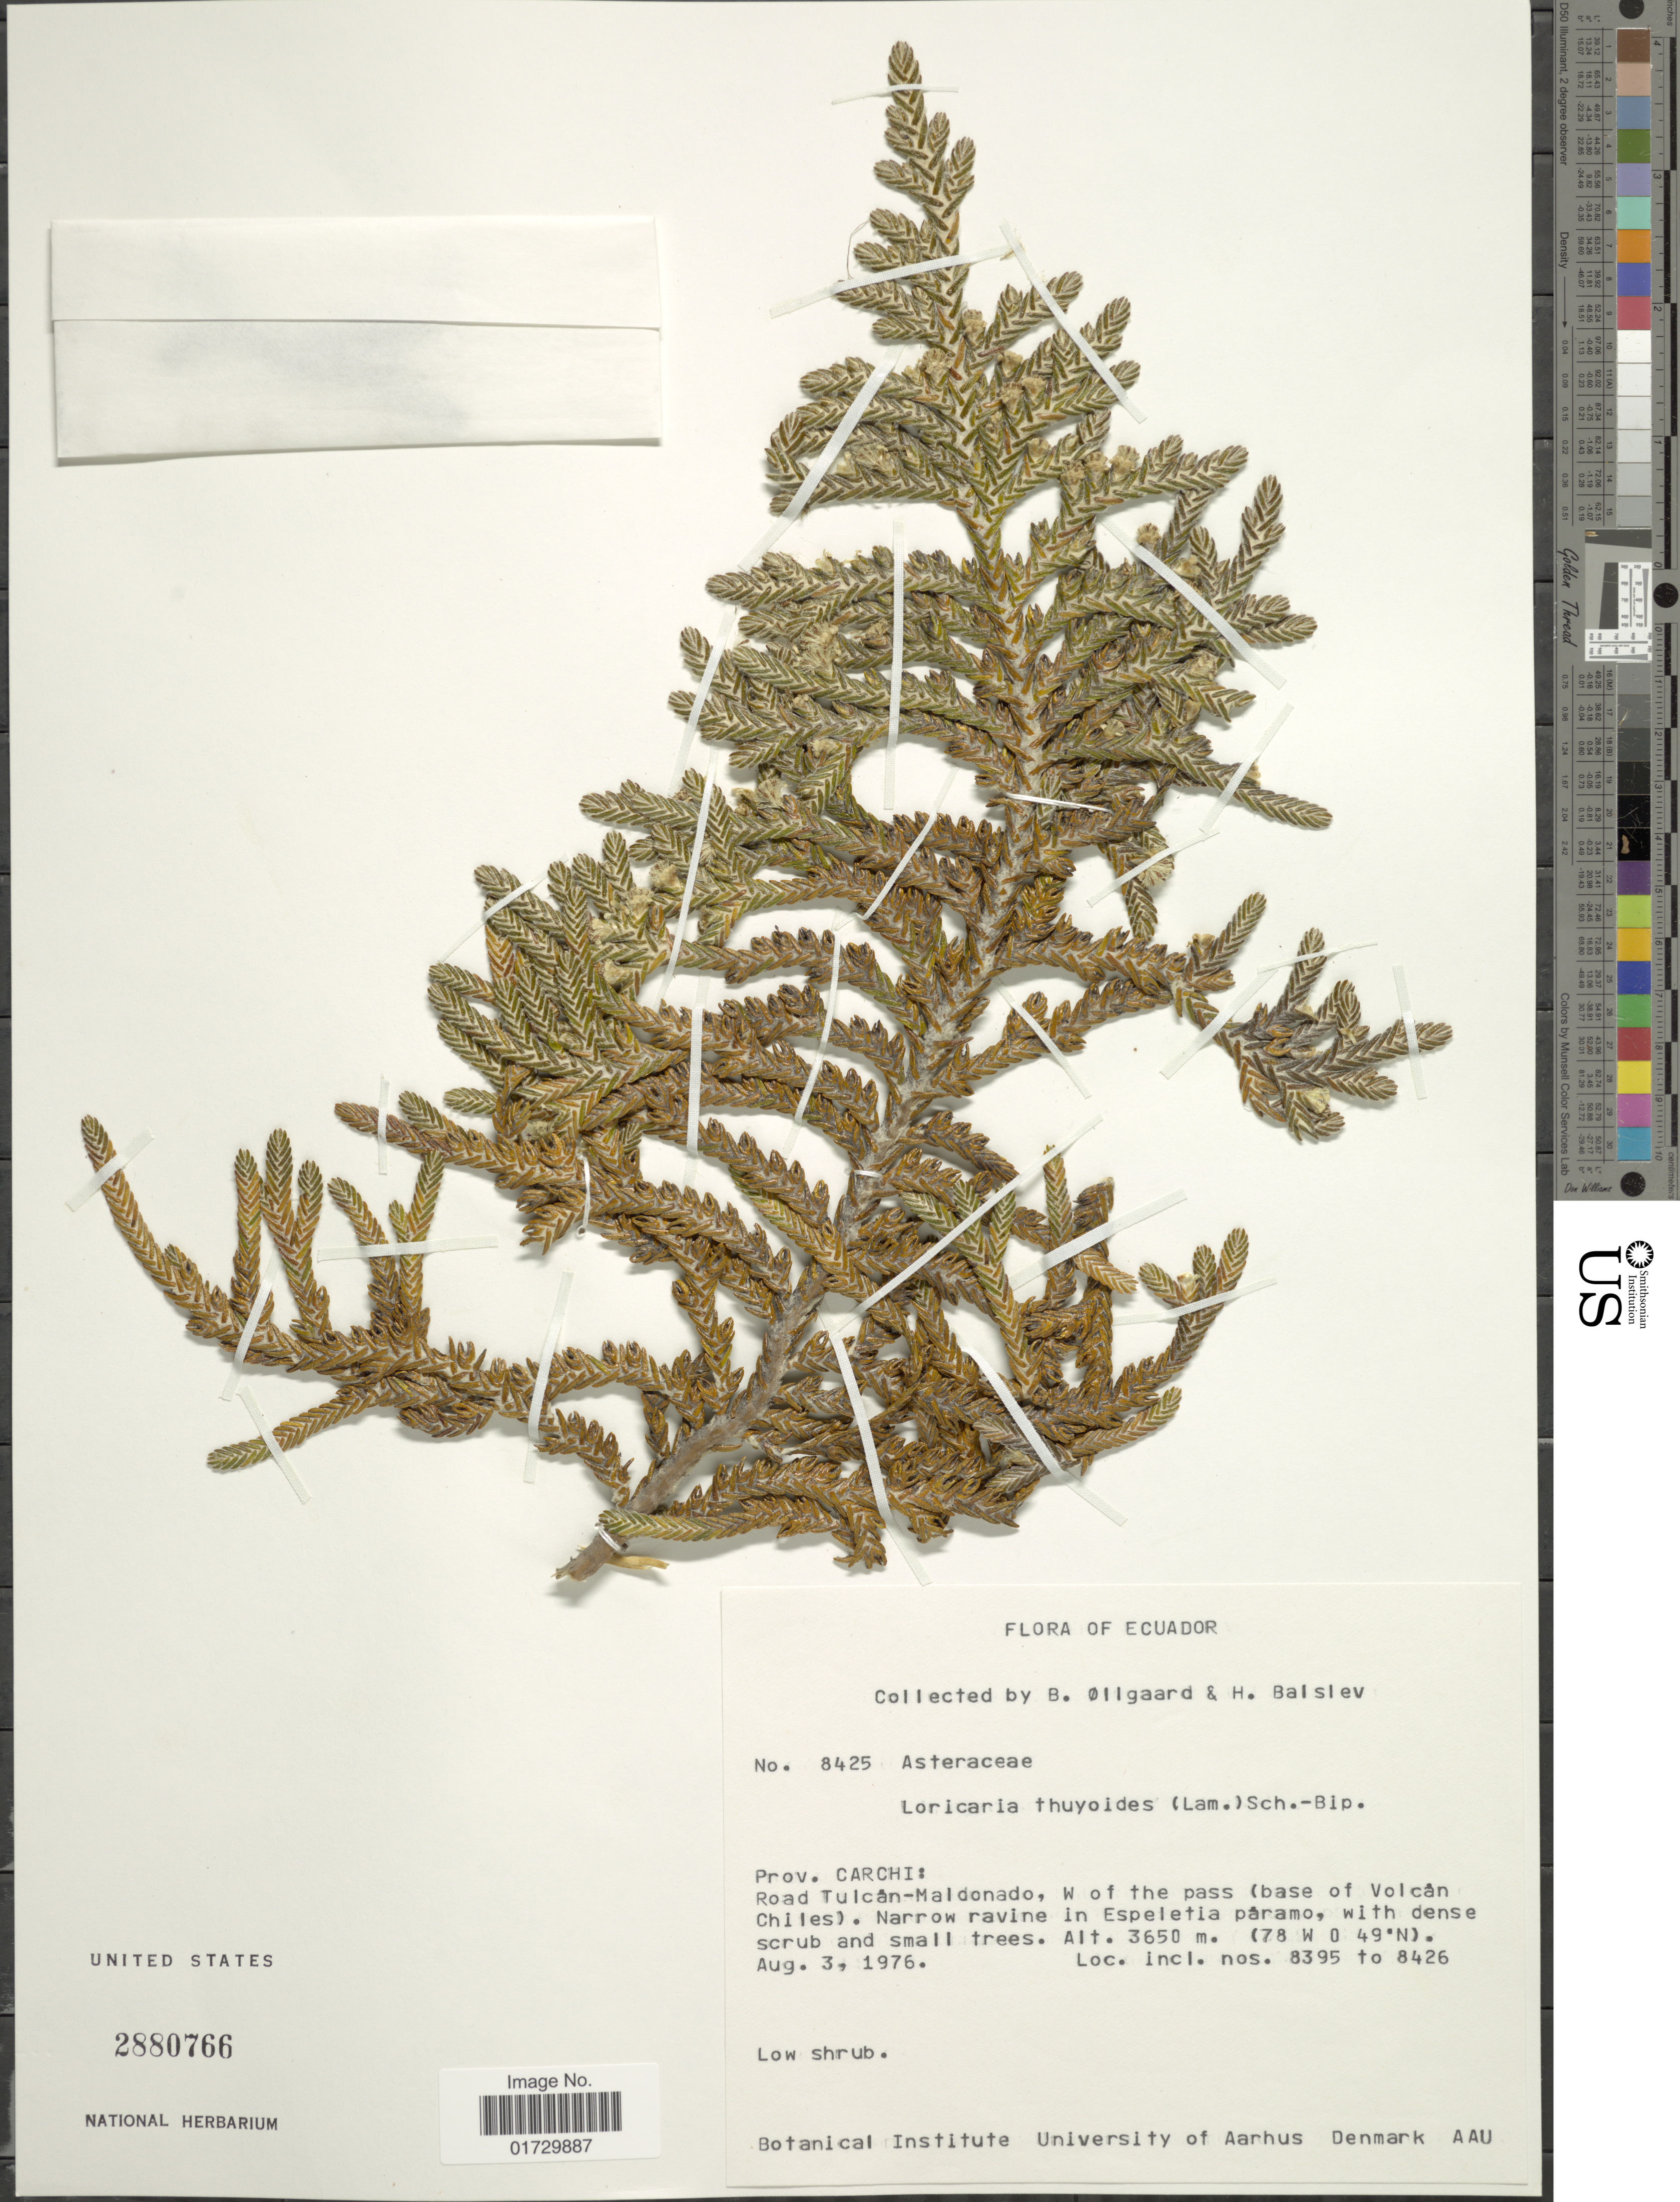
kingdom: Plantae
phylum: Tracheophyta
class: Magnoliopsida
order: Asterales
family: Asteraceae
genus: Loricaria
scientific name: Loricaria thuyoides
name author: (Lam.) Sch. Bip.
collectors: B. Øllgaard & H. Balslev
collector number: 8425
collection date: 1976-08-03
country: Ecuador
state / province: Carchi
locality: Road Tulcan-Maldonado, W of the pass (base of Volcan Chiles). Narrow ravine in Espeletia paramo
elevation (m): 3650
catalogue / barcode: US 2880766